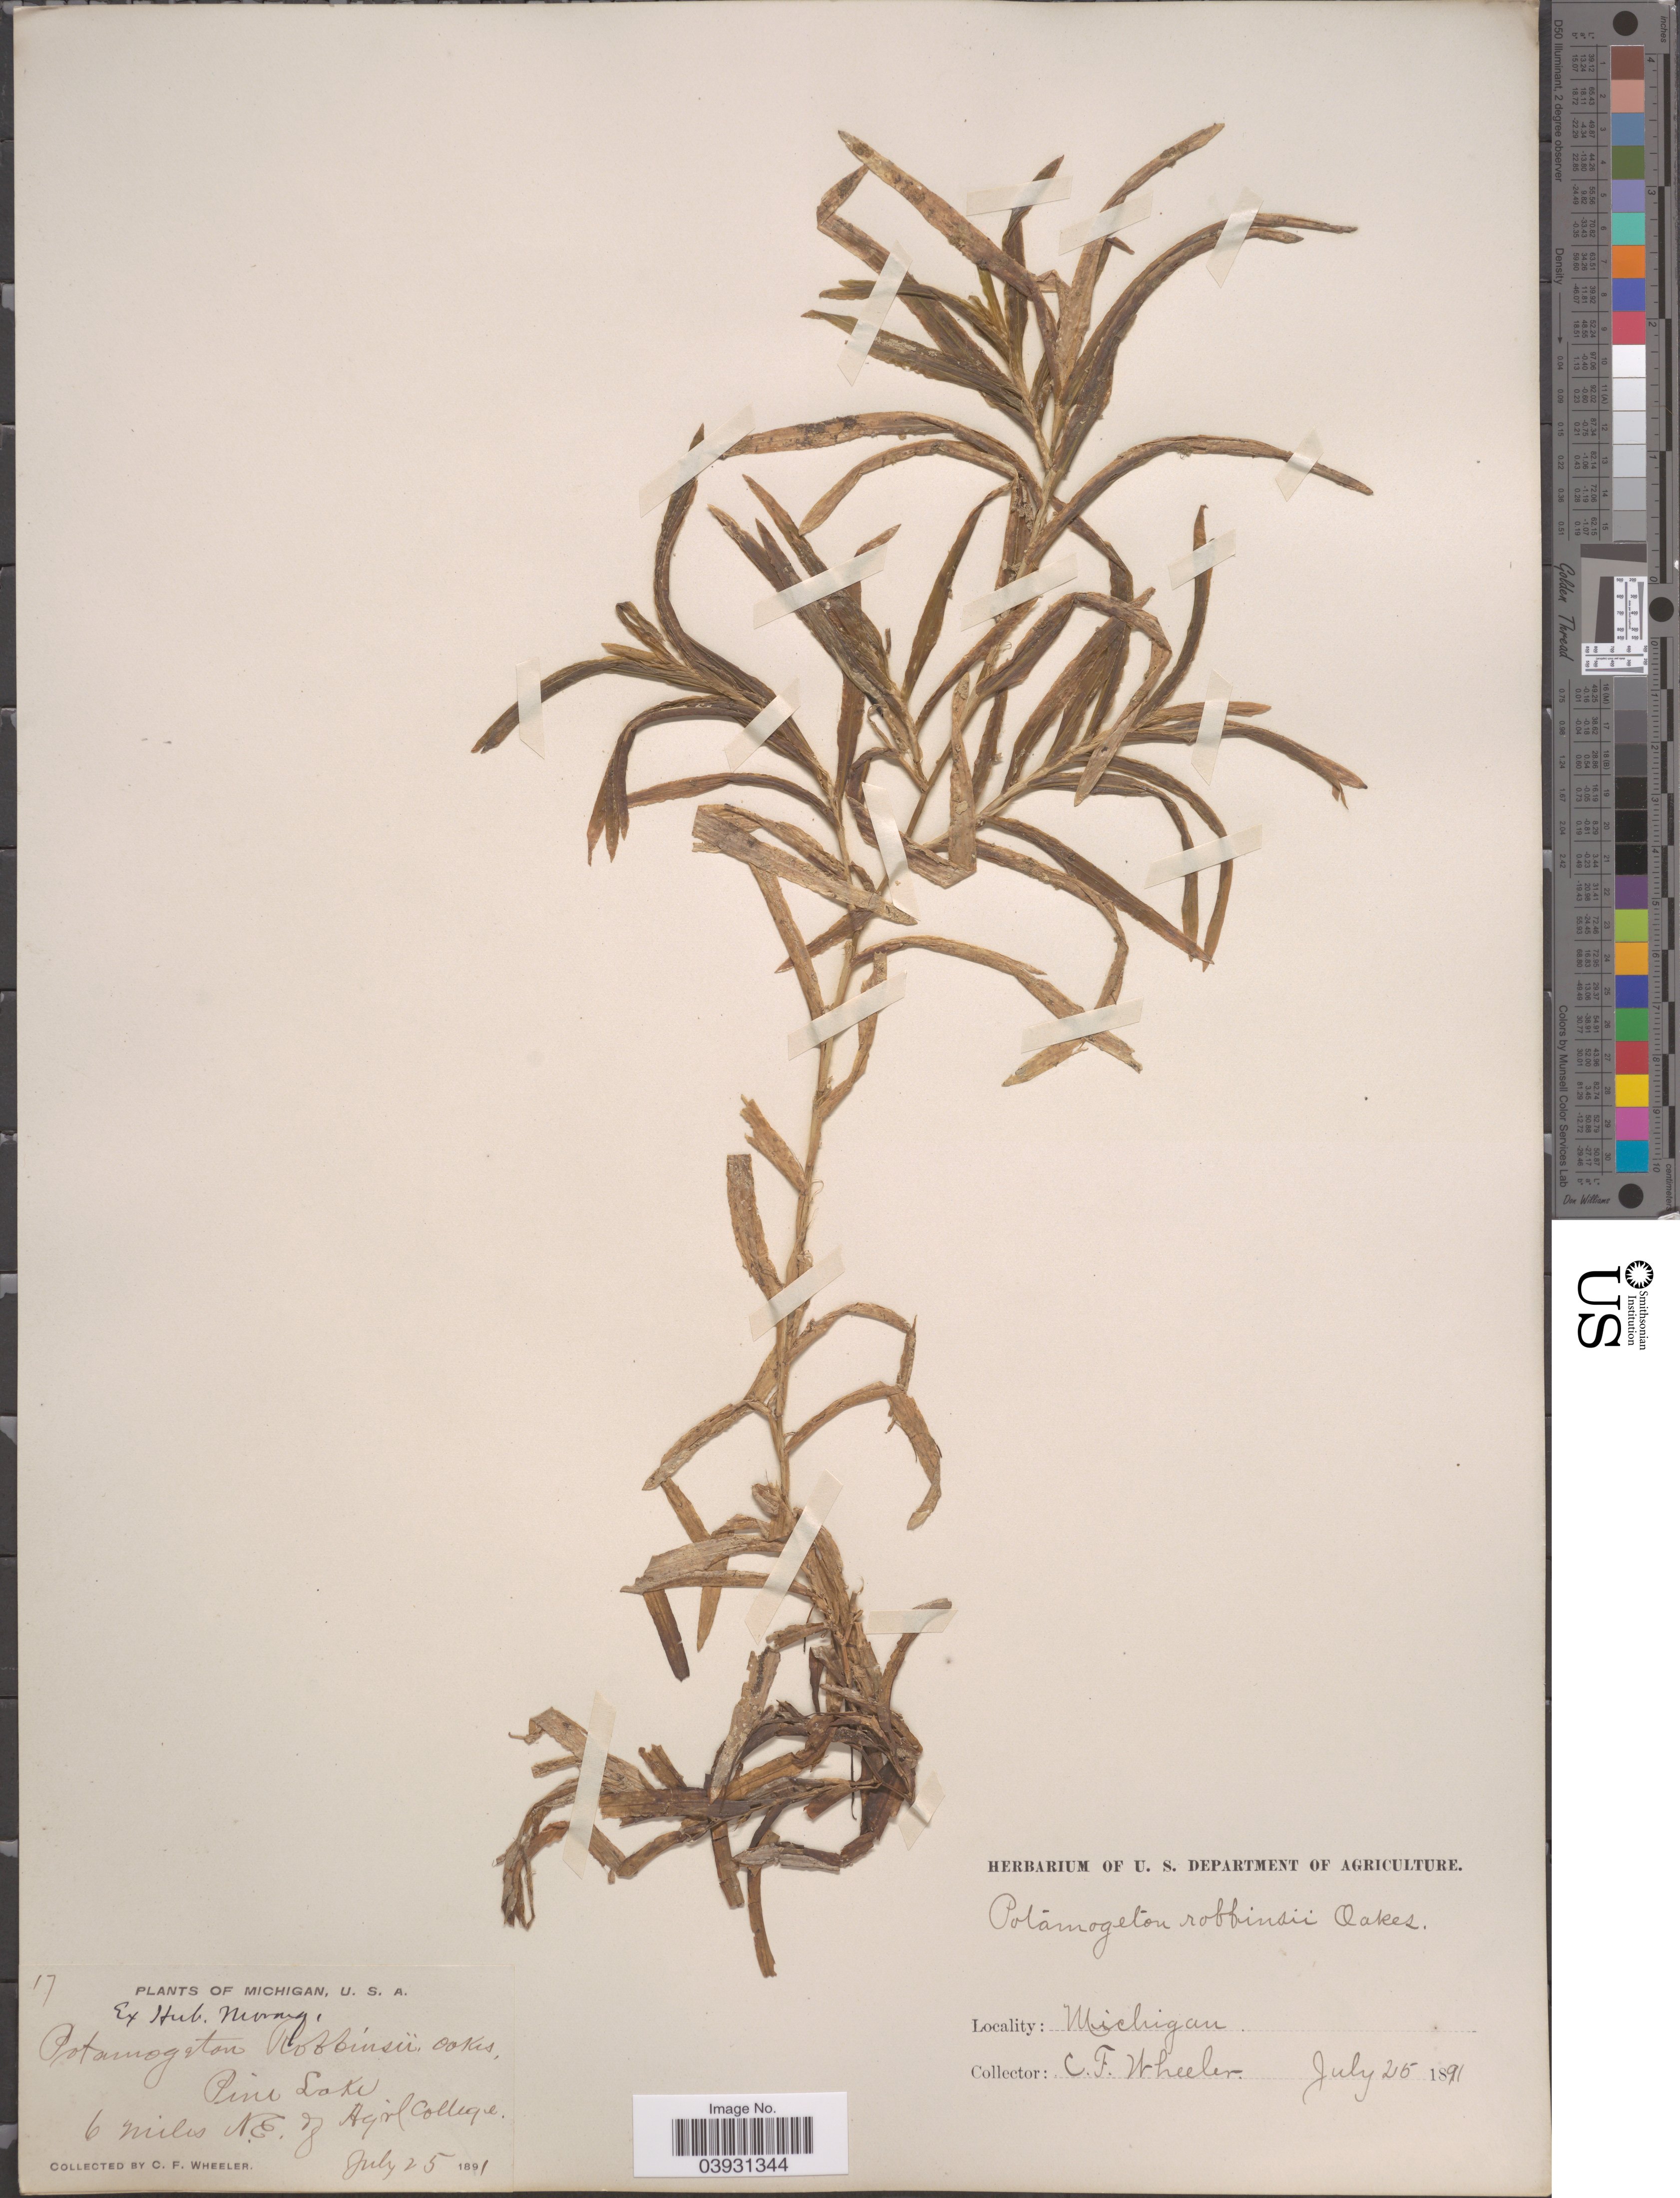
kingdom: Plantae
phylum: Tracheophyta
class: Liliopsida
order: Alismatales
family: Potamogetonaceae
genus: Potamogeton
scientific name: Potamogeton robbinsii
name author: Oakes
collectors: C. Wheeler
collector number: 17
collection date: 1891-07-25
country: United States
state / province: Michigan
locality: Pine Lake. 6 miles NE of Agric. College.